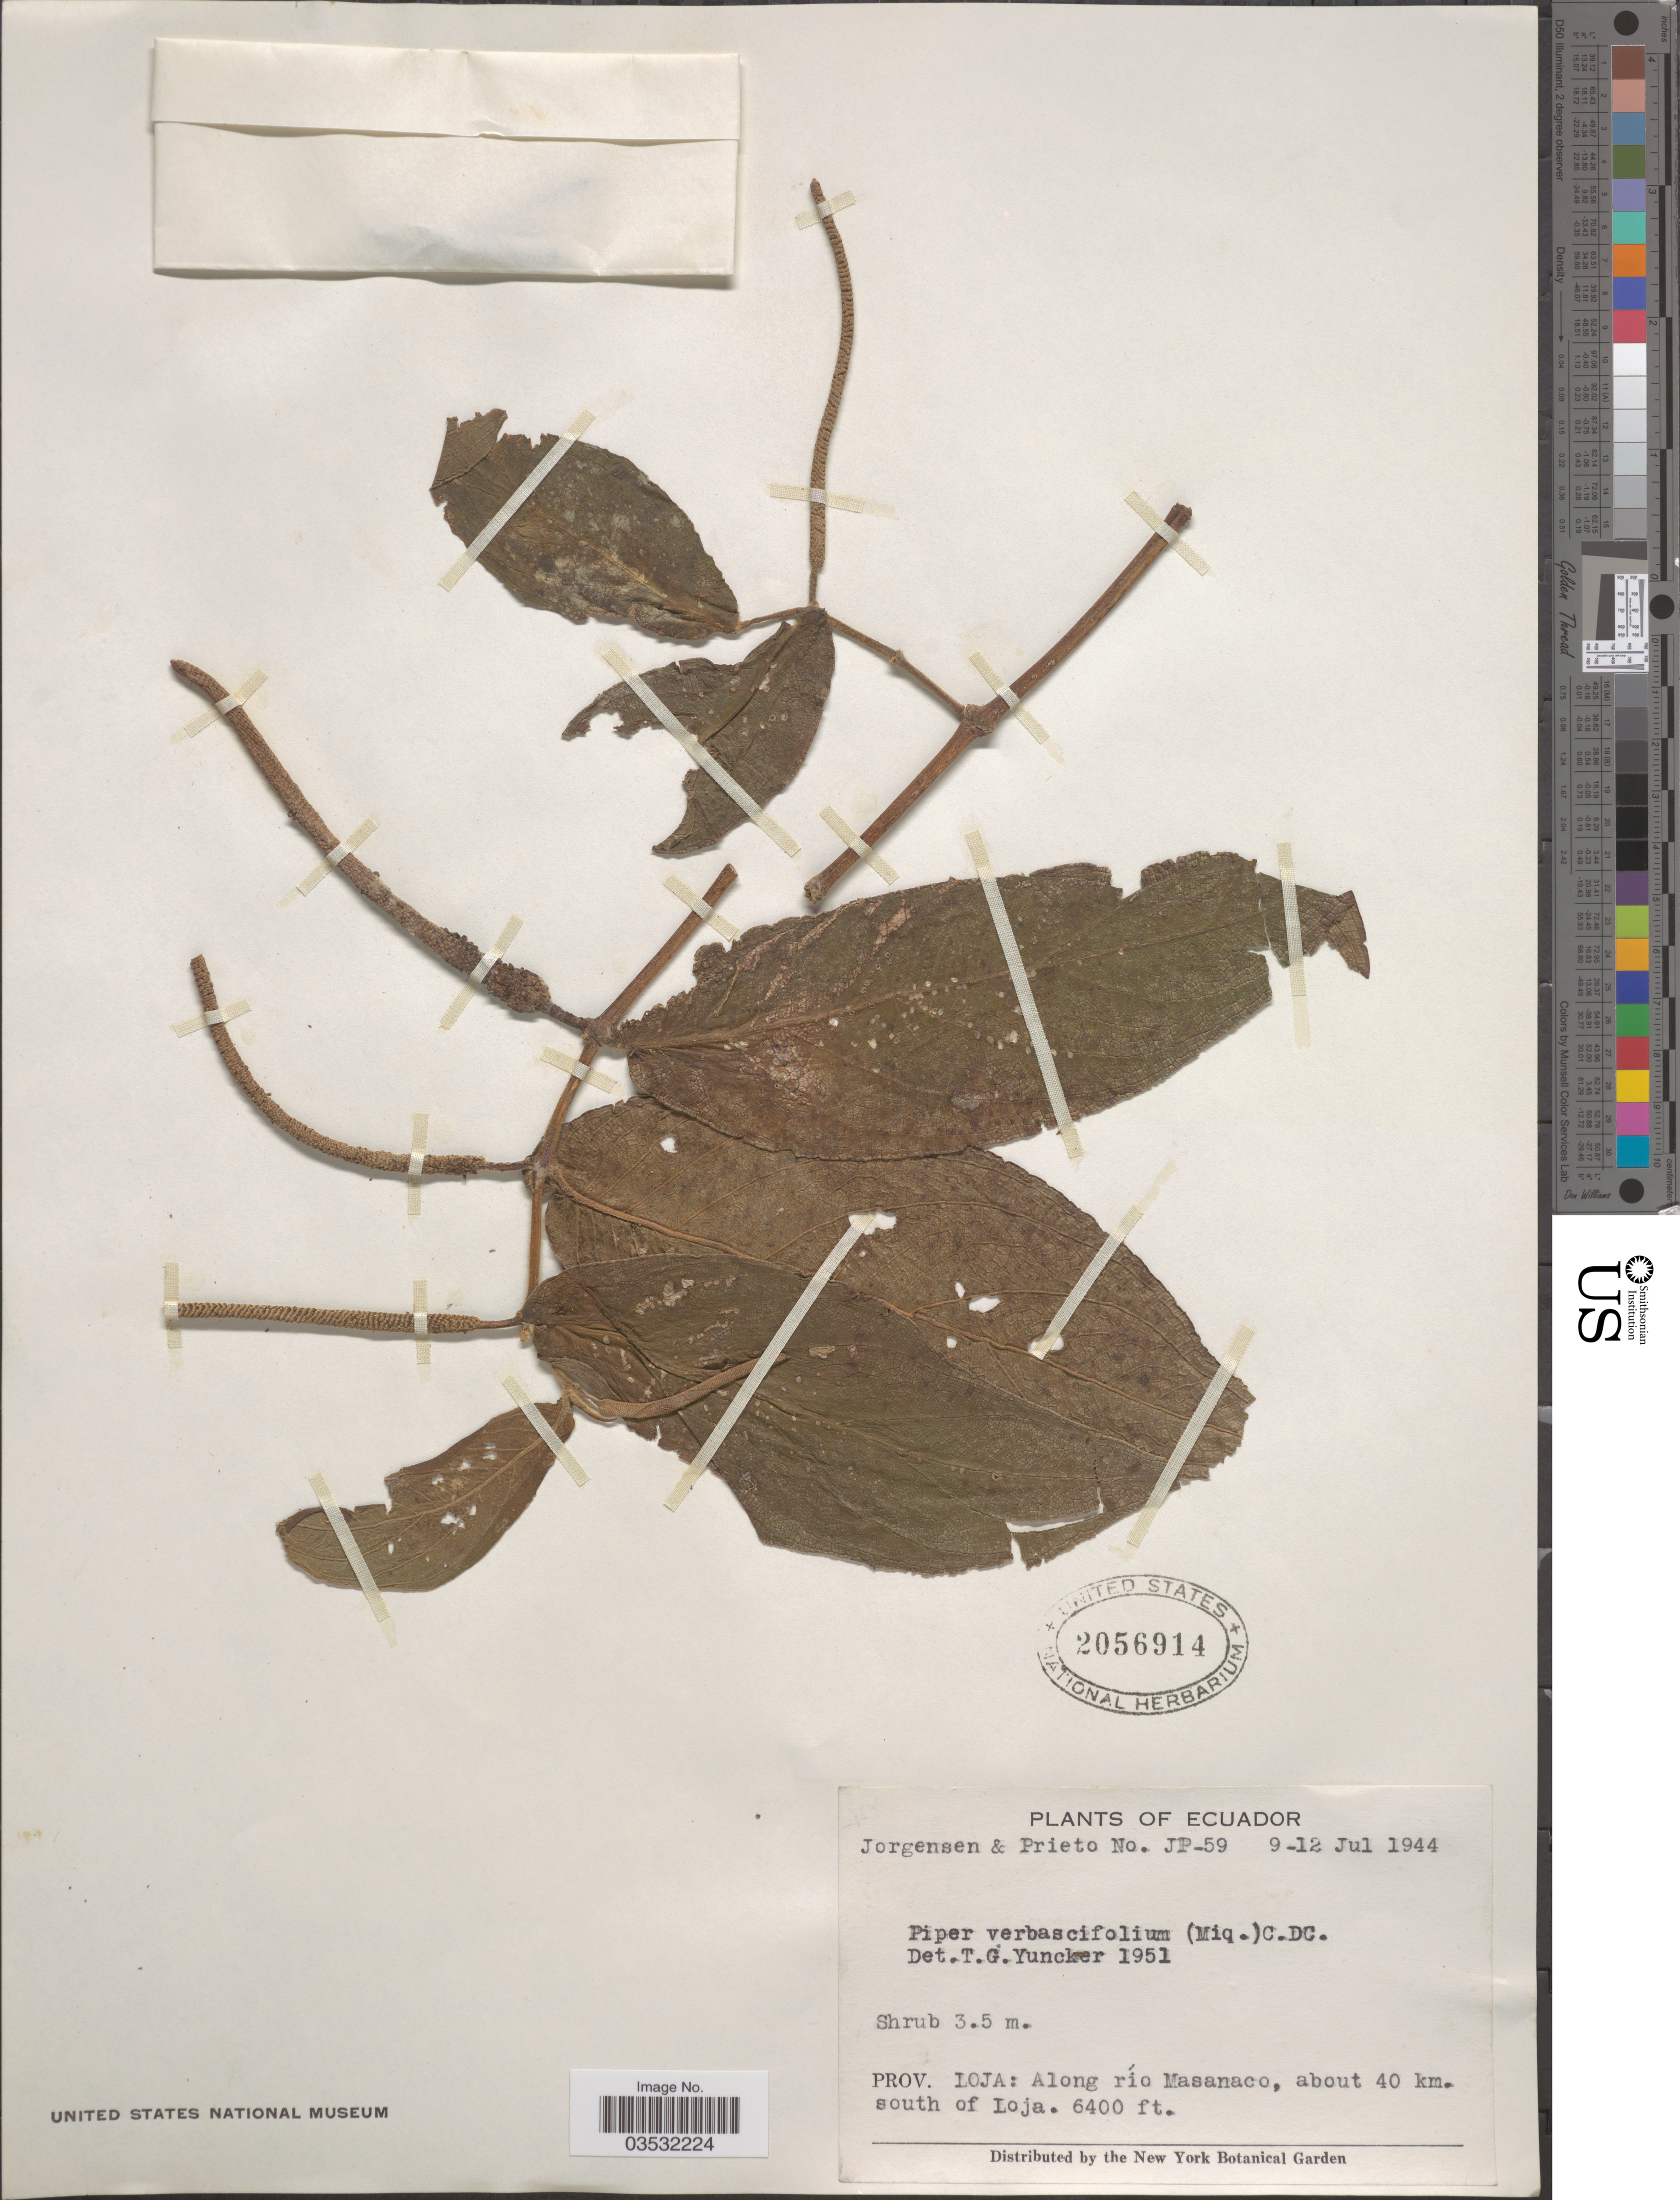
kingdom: Plantae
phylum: Tracheophyta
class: Magnoliopsida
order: Piperales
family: Piperaceae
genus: Piper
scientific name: Piper verbascifolium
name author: (Miq.) C. DC.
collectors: Jorgensen, -- & -. Prieto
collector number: JP-59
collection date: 1944-07-09/1944-07-12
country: Ecuador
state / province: Loja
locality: Along río Masanaco, about 40 km. south of Loja.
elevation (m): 1951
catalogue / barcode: US 2056914